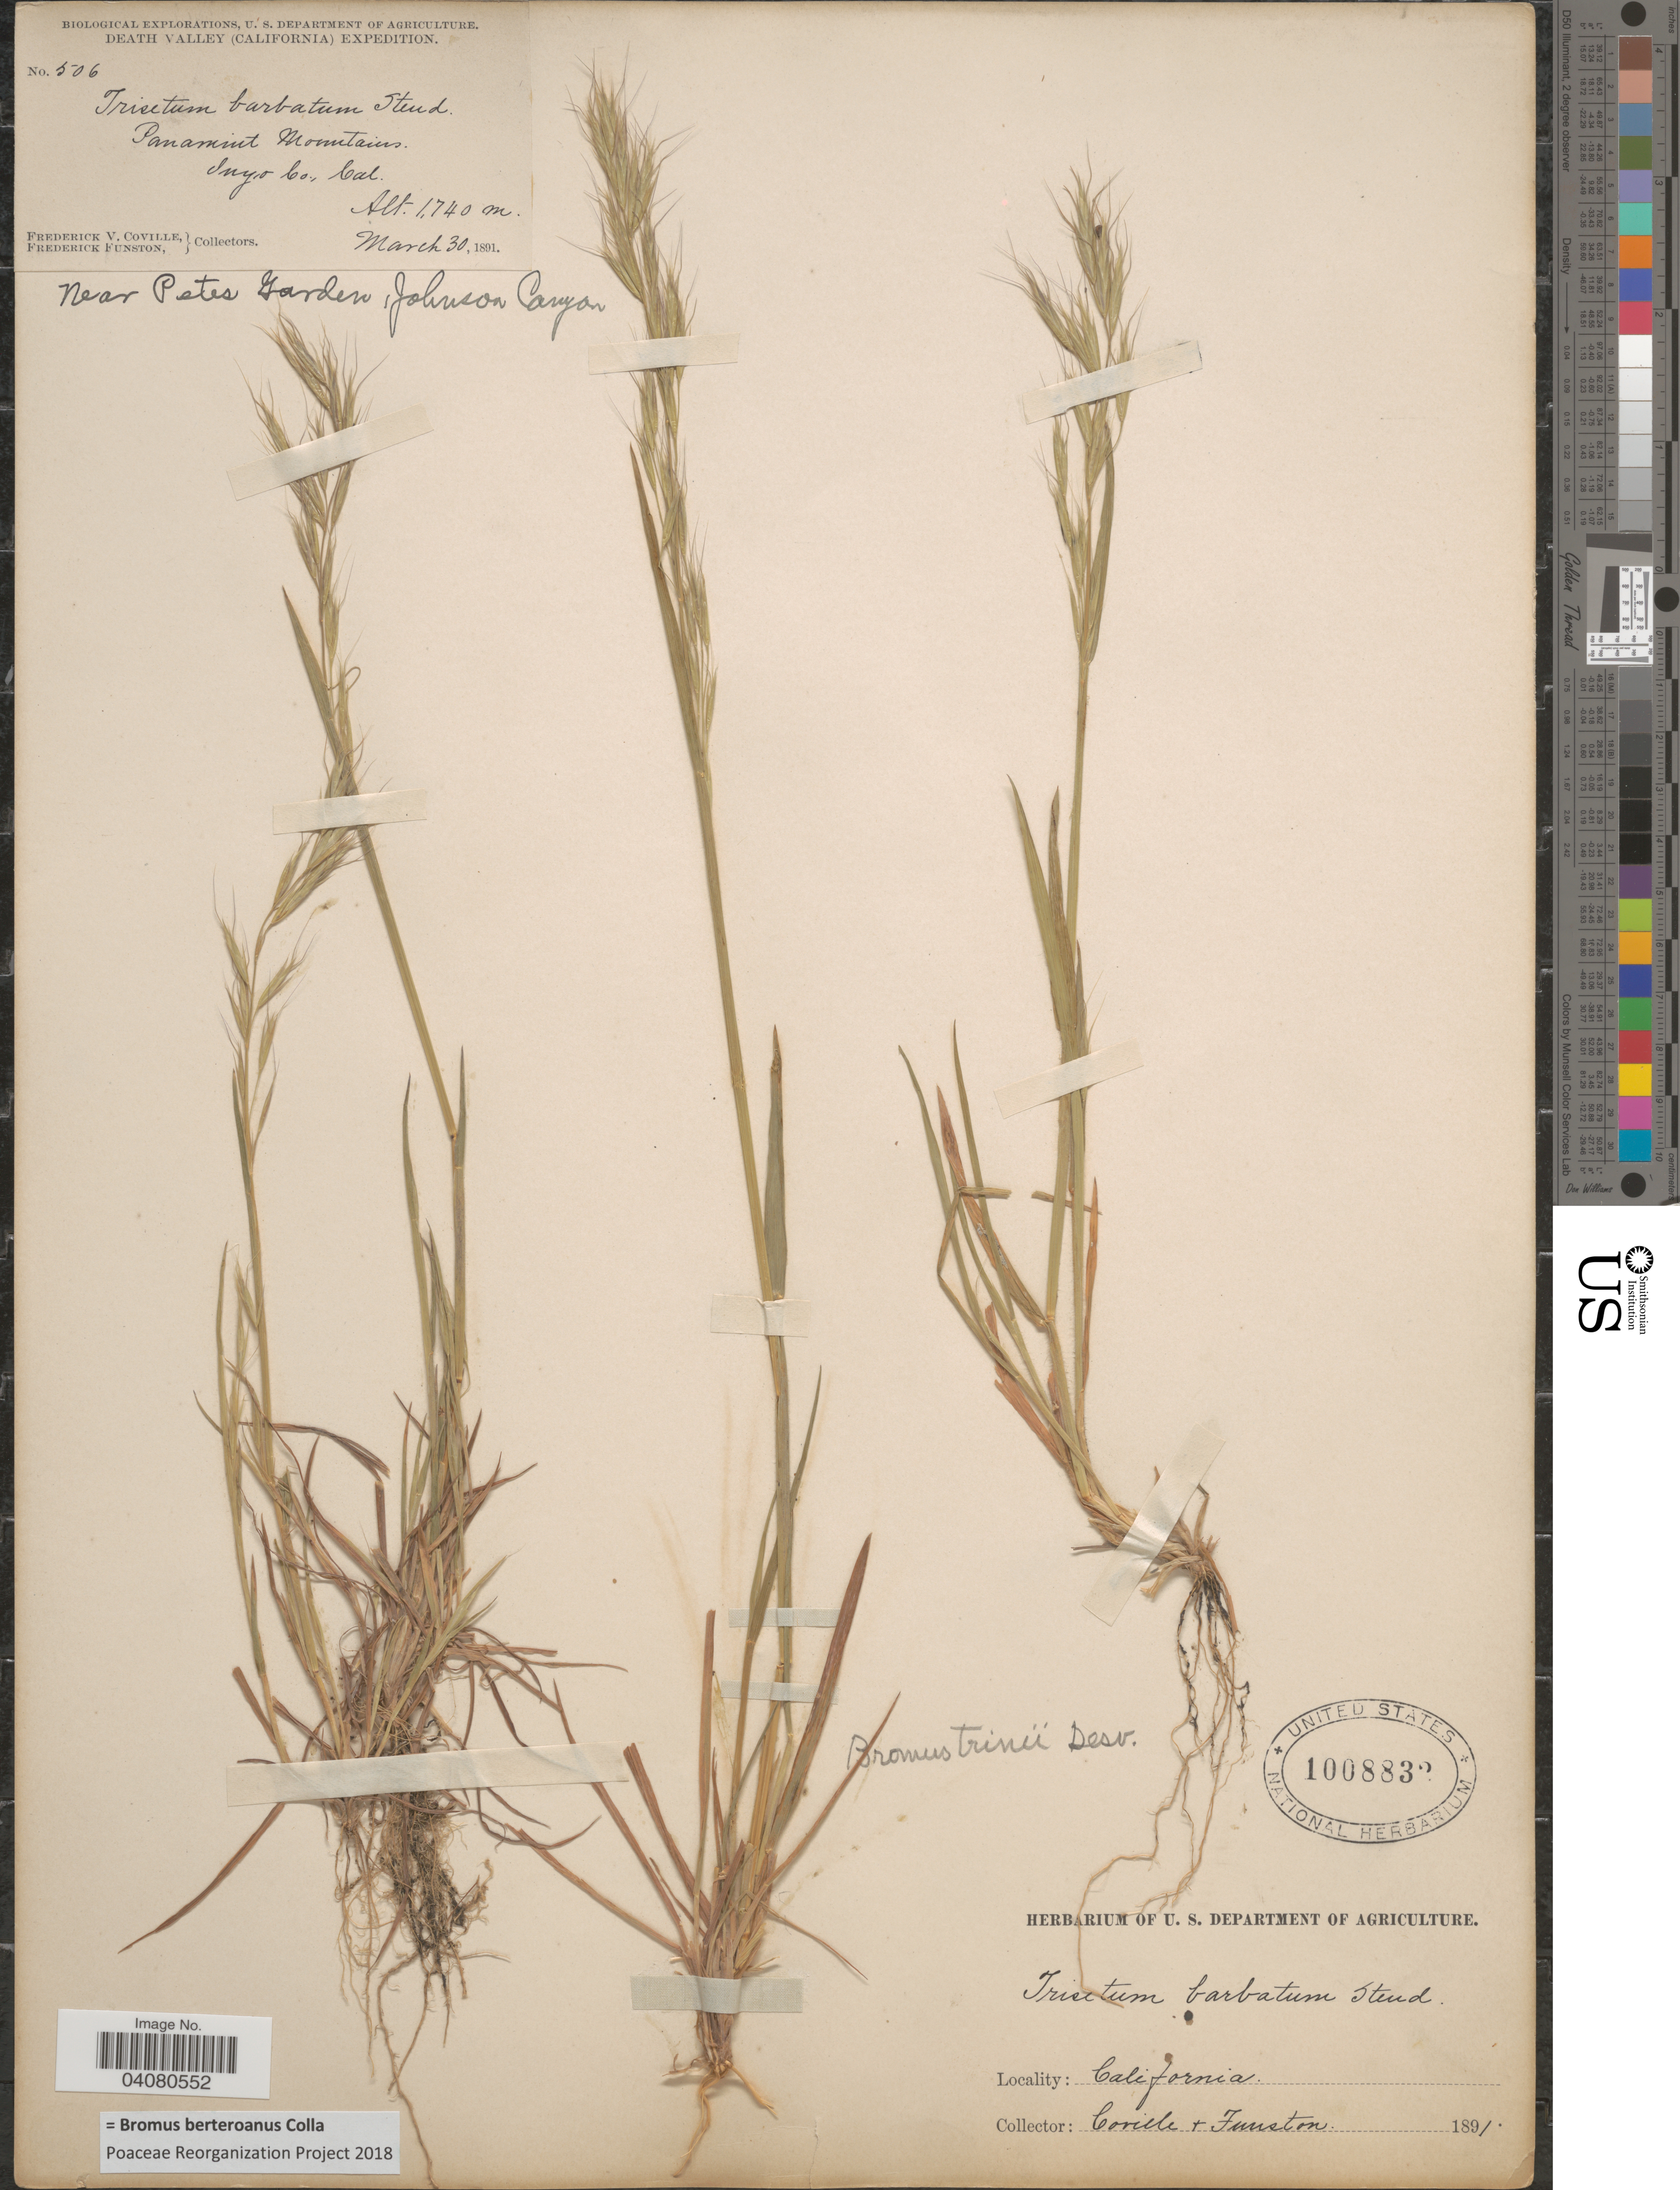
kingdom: Plantae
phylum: Tracheophyta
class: Liliopsida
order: Poales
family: Poaceae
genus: Bromus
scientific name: Bromus berteroanus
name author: Colla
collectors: F. V. Coville & F. Funston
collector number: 506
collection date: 1891-03-30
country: United States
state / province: California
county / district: Inyo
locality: Biological Explorations, U. S. Department of Agriculture. Death Valley (California) Expedition. Panamint Mountains. Inyo Co. Near Petes Garden, Johnson Canyon.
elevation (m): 1740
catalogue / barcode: US 1008832